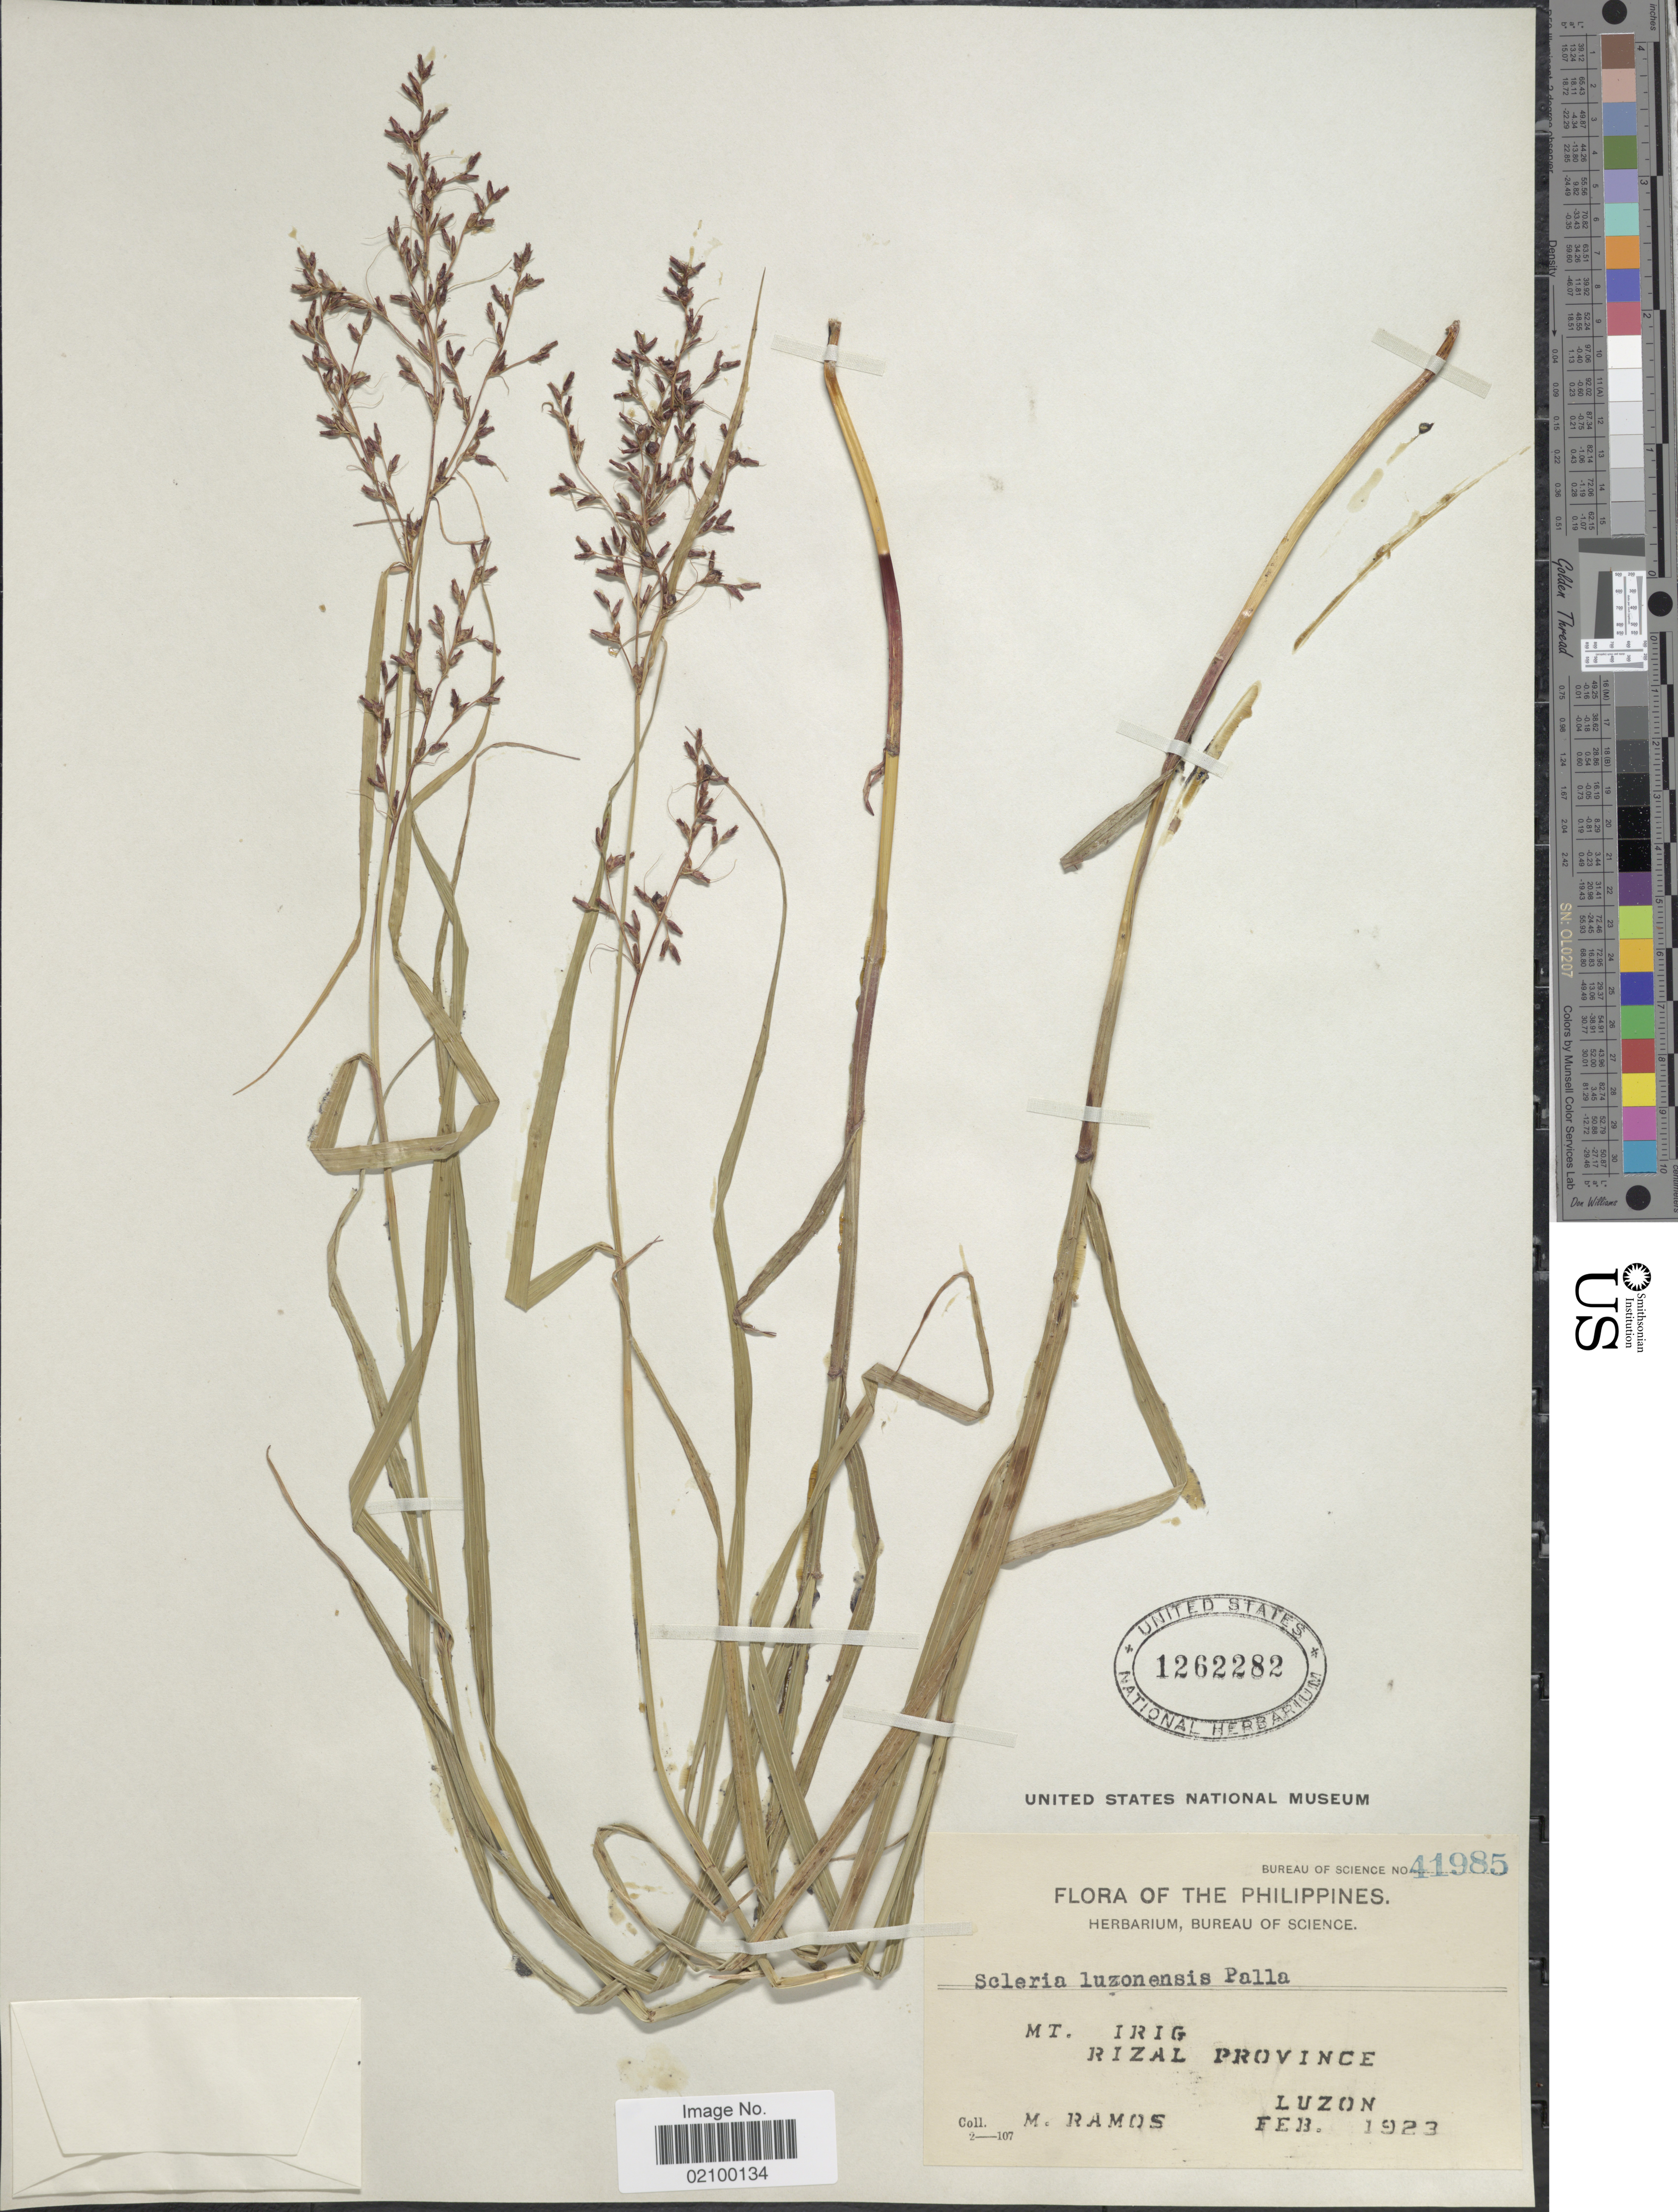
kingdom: Plantae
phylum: Tracheophyta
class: Liliopsida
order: Poales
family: Cyperaceae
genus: Scleria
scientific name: Scleria terrestris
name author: (L.) Fassett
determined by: Kern, J. H.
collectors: M. Ramos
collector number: Bureau of Science 41985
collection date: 1923-02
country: Philippines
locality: Mt. Irig, Rizal Province, Luzon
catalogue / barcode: US 1262282